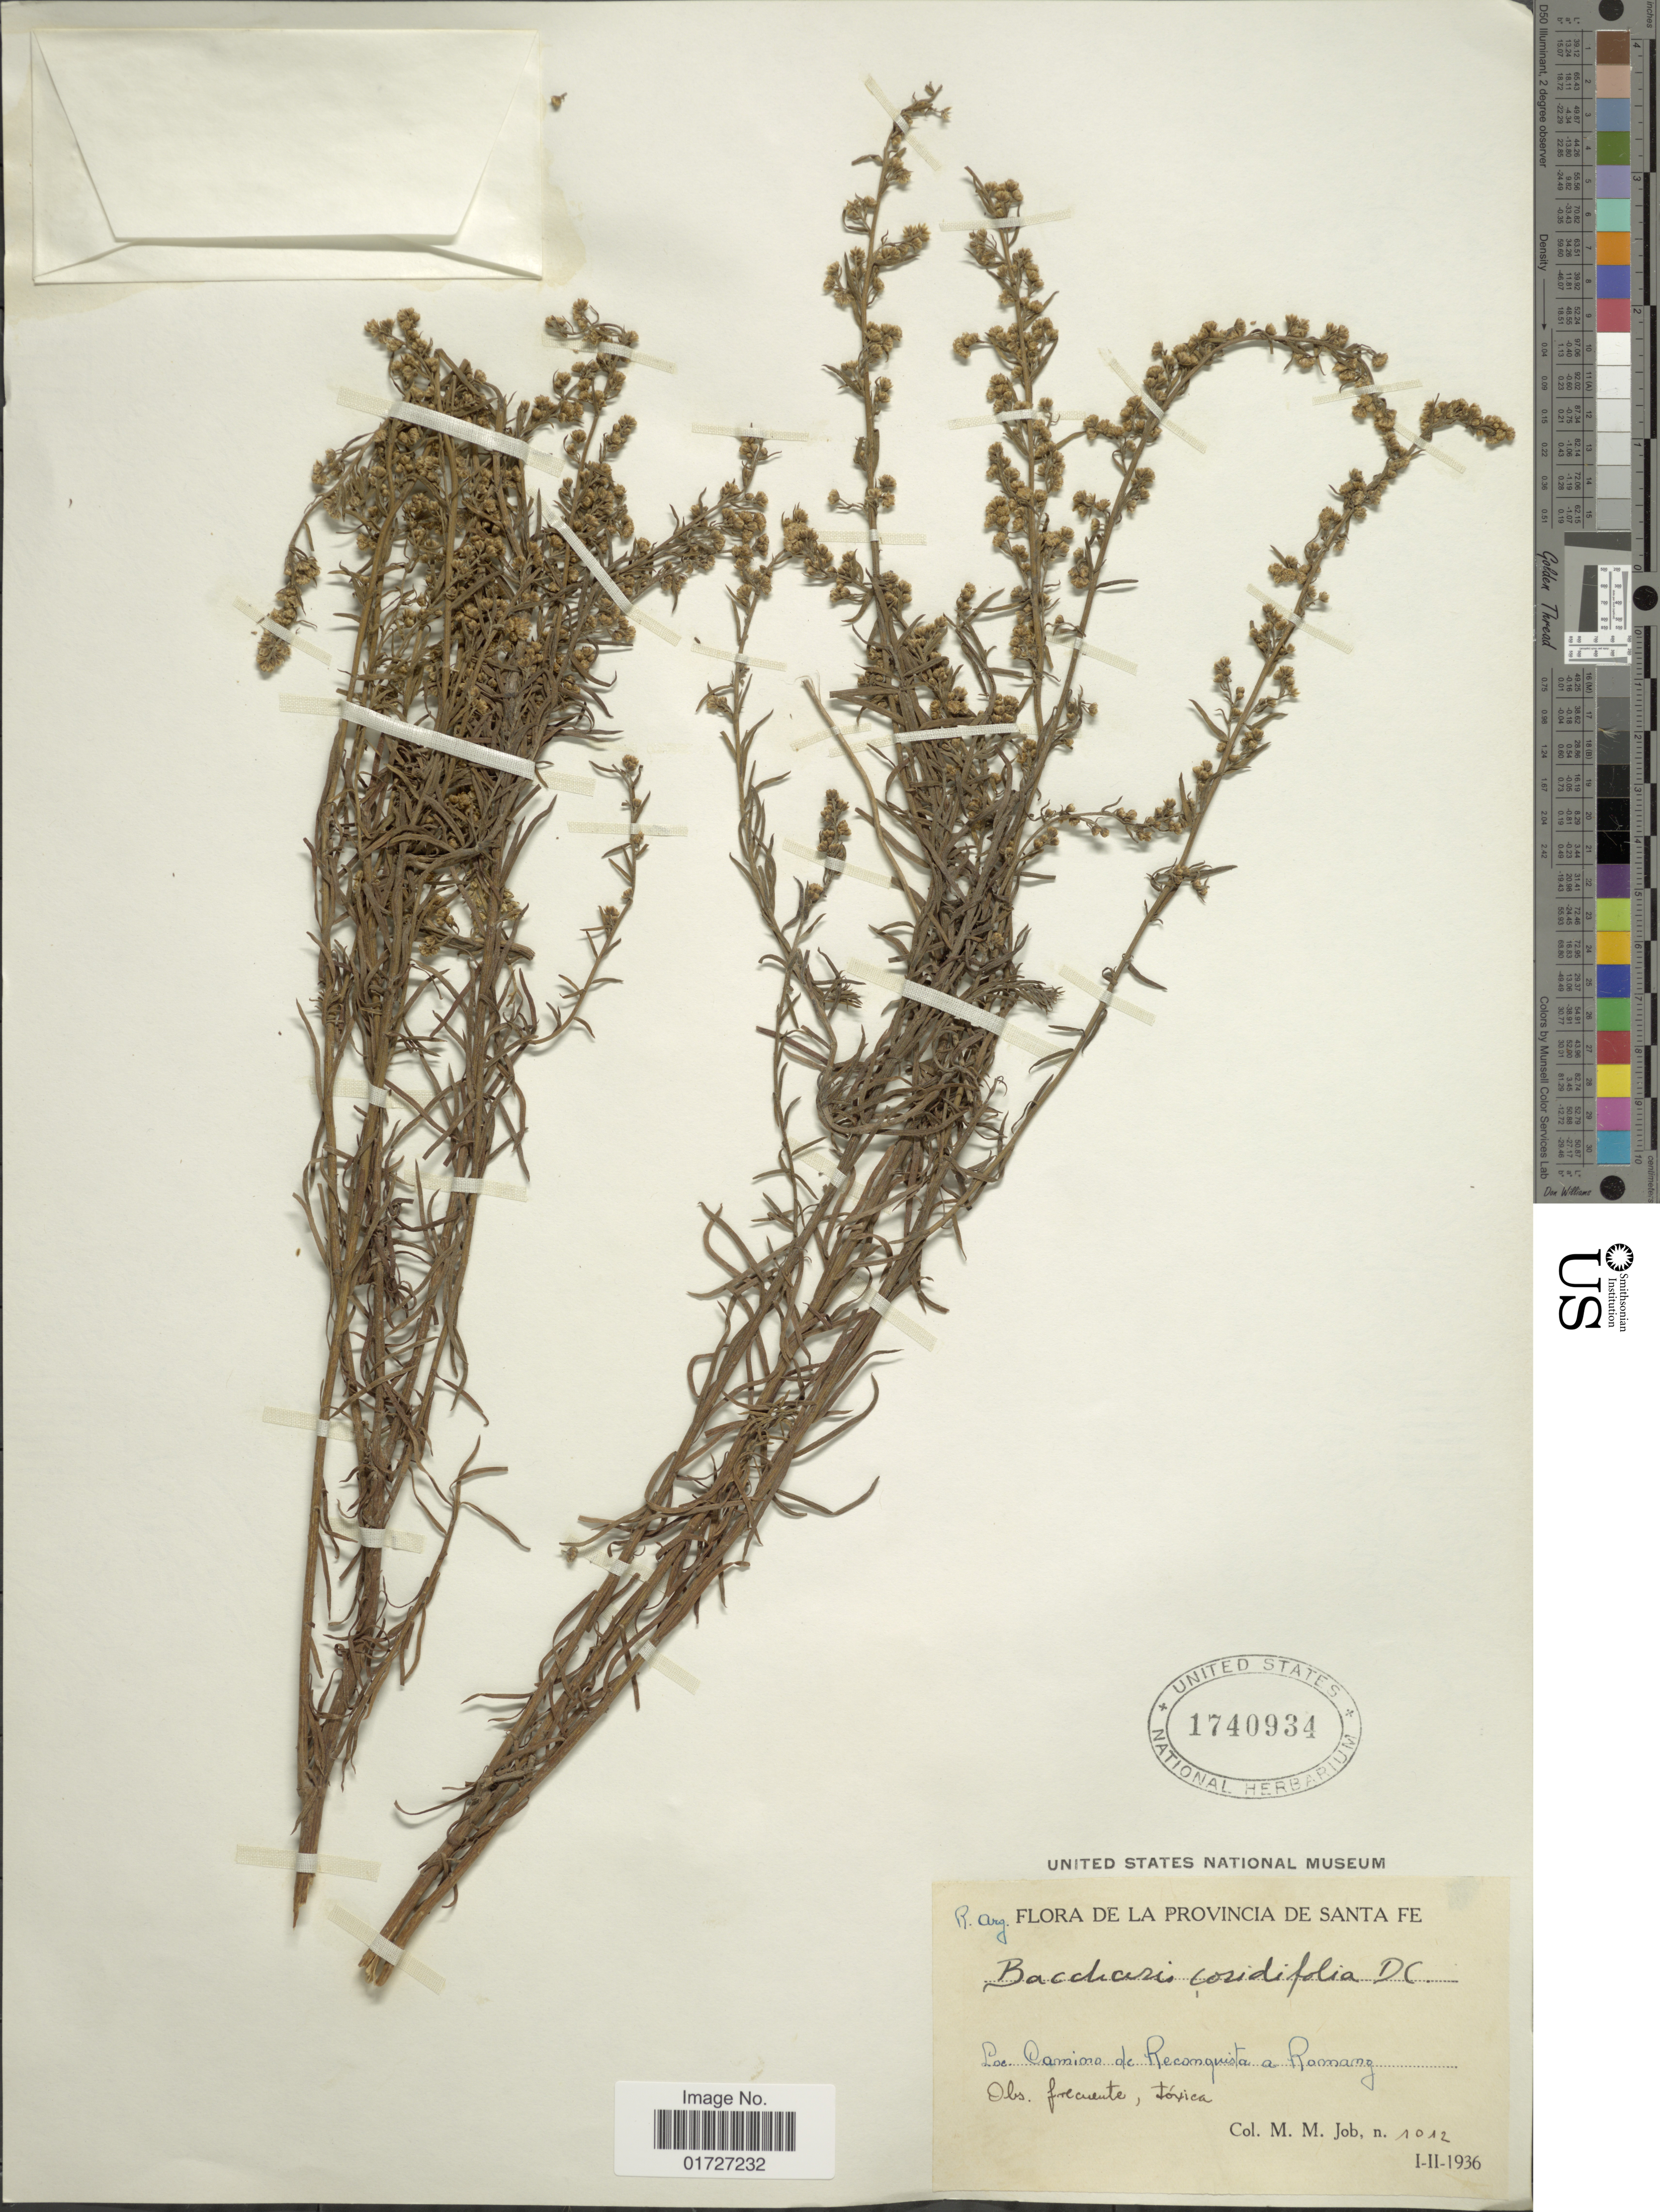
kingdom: Plantae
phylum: Tracheophyta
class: Magnoliopsida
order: Asterales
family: Asteraceae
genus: Baccharis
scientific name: Baccharis coridifolia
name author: DC.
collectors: M. Job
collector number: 1012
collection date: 1936-01/1936-02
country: Argentina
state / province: Santa Fe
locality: Camino de Recomquista a Romang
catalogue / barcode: US 1740934